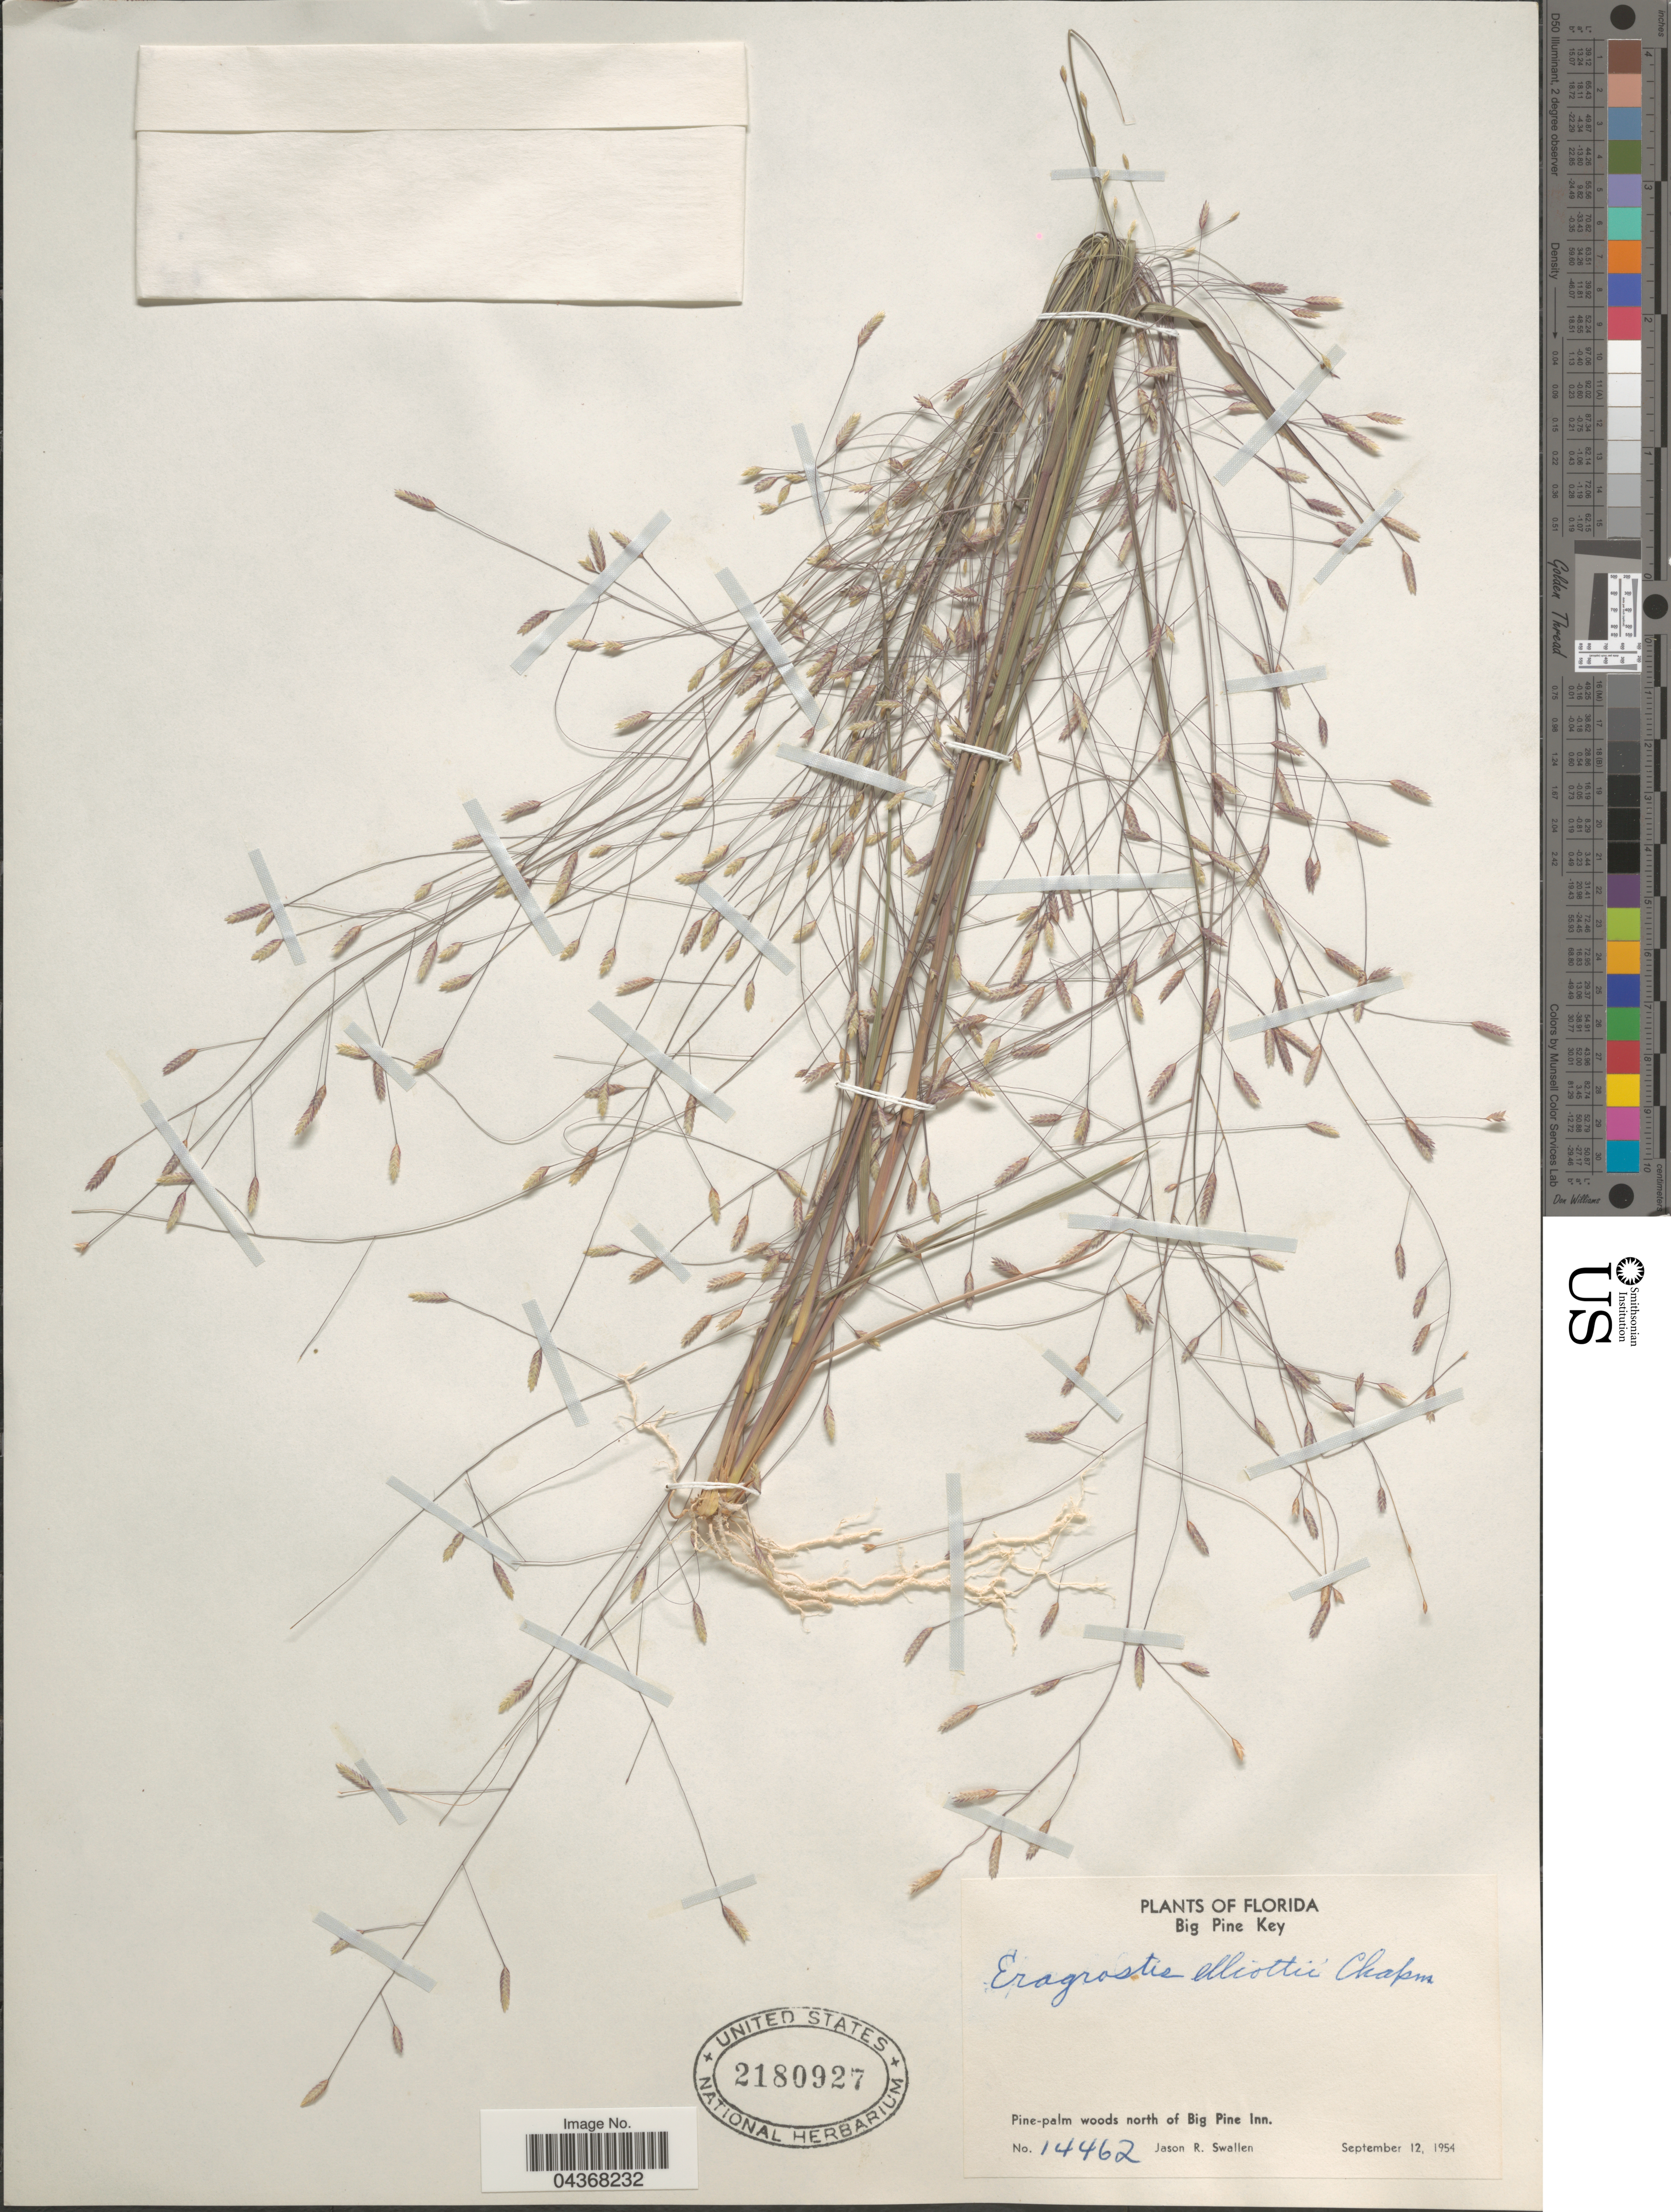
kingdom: Plantae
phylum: Tracheophyta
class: Liliopsida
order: Poales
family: Poaceae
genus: Eragrostis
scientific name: Eragrostis elliottii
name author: S. Watson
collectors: J. R. Swallen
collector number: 14462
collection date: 1954-09-12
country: United States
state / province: Florida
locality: Big Pine Key. Pine-palm woods north of Big Pine Inn.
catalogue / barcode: US 2180927